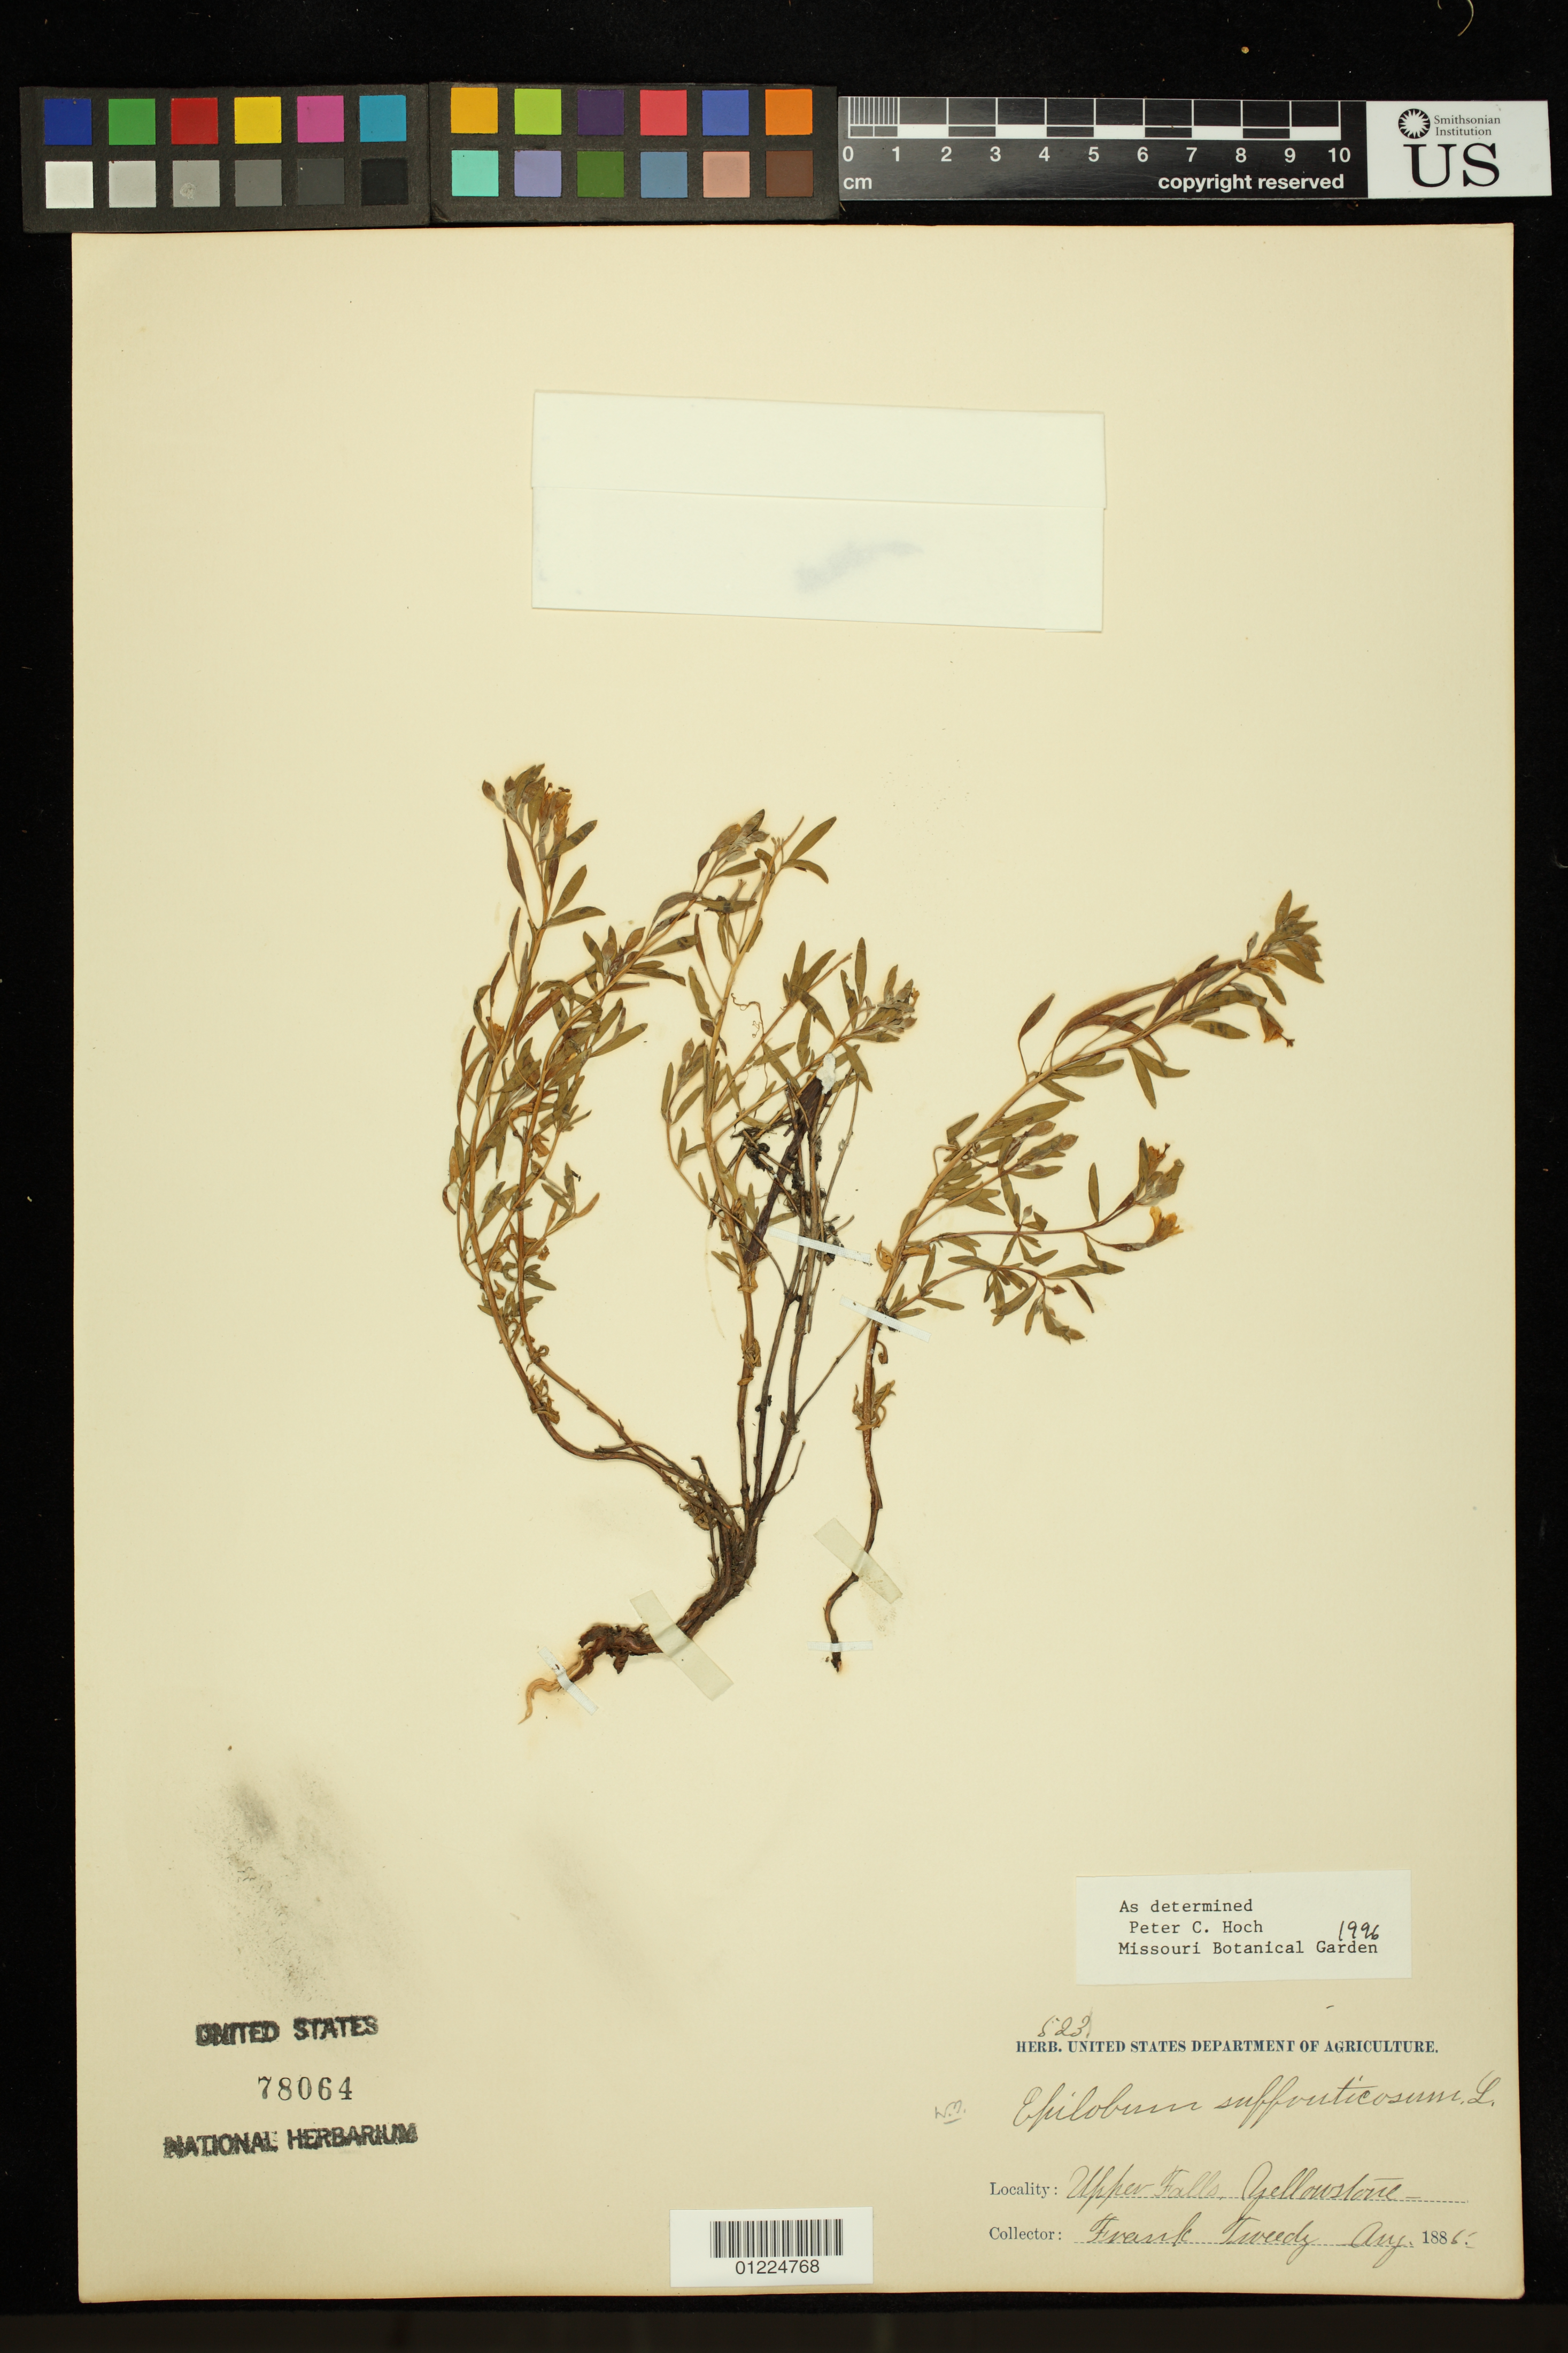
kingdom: Plantae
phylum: Tracheophyta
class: Magnoliopsida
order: Myrtales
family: Onagraceae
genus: Epilobium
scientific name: Epilobium suffruticosum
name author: Nutt. ex Torr. & A. Gray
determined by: Hoch, P. C.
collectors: F. Tweedy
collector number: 523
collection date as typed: Aug 1886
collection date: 1886-08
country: United States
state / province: Wyoming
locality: Upper Falls, Yellowstone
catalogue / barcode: US 78064